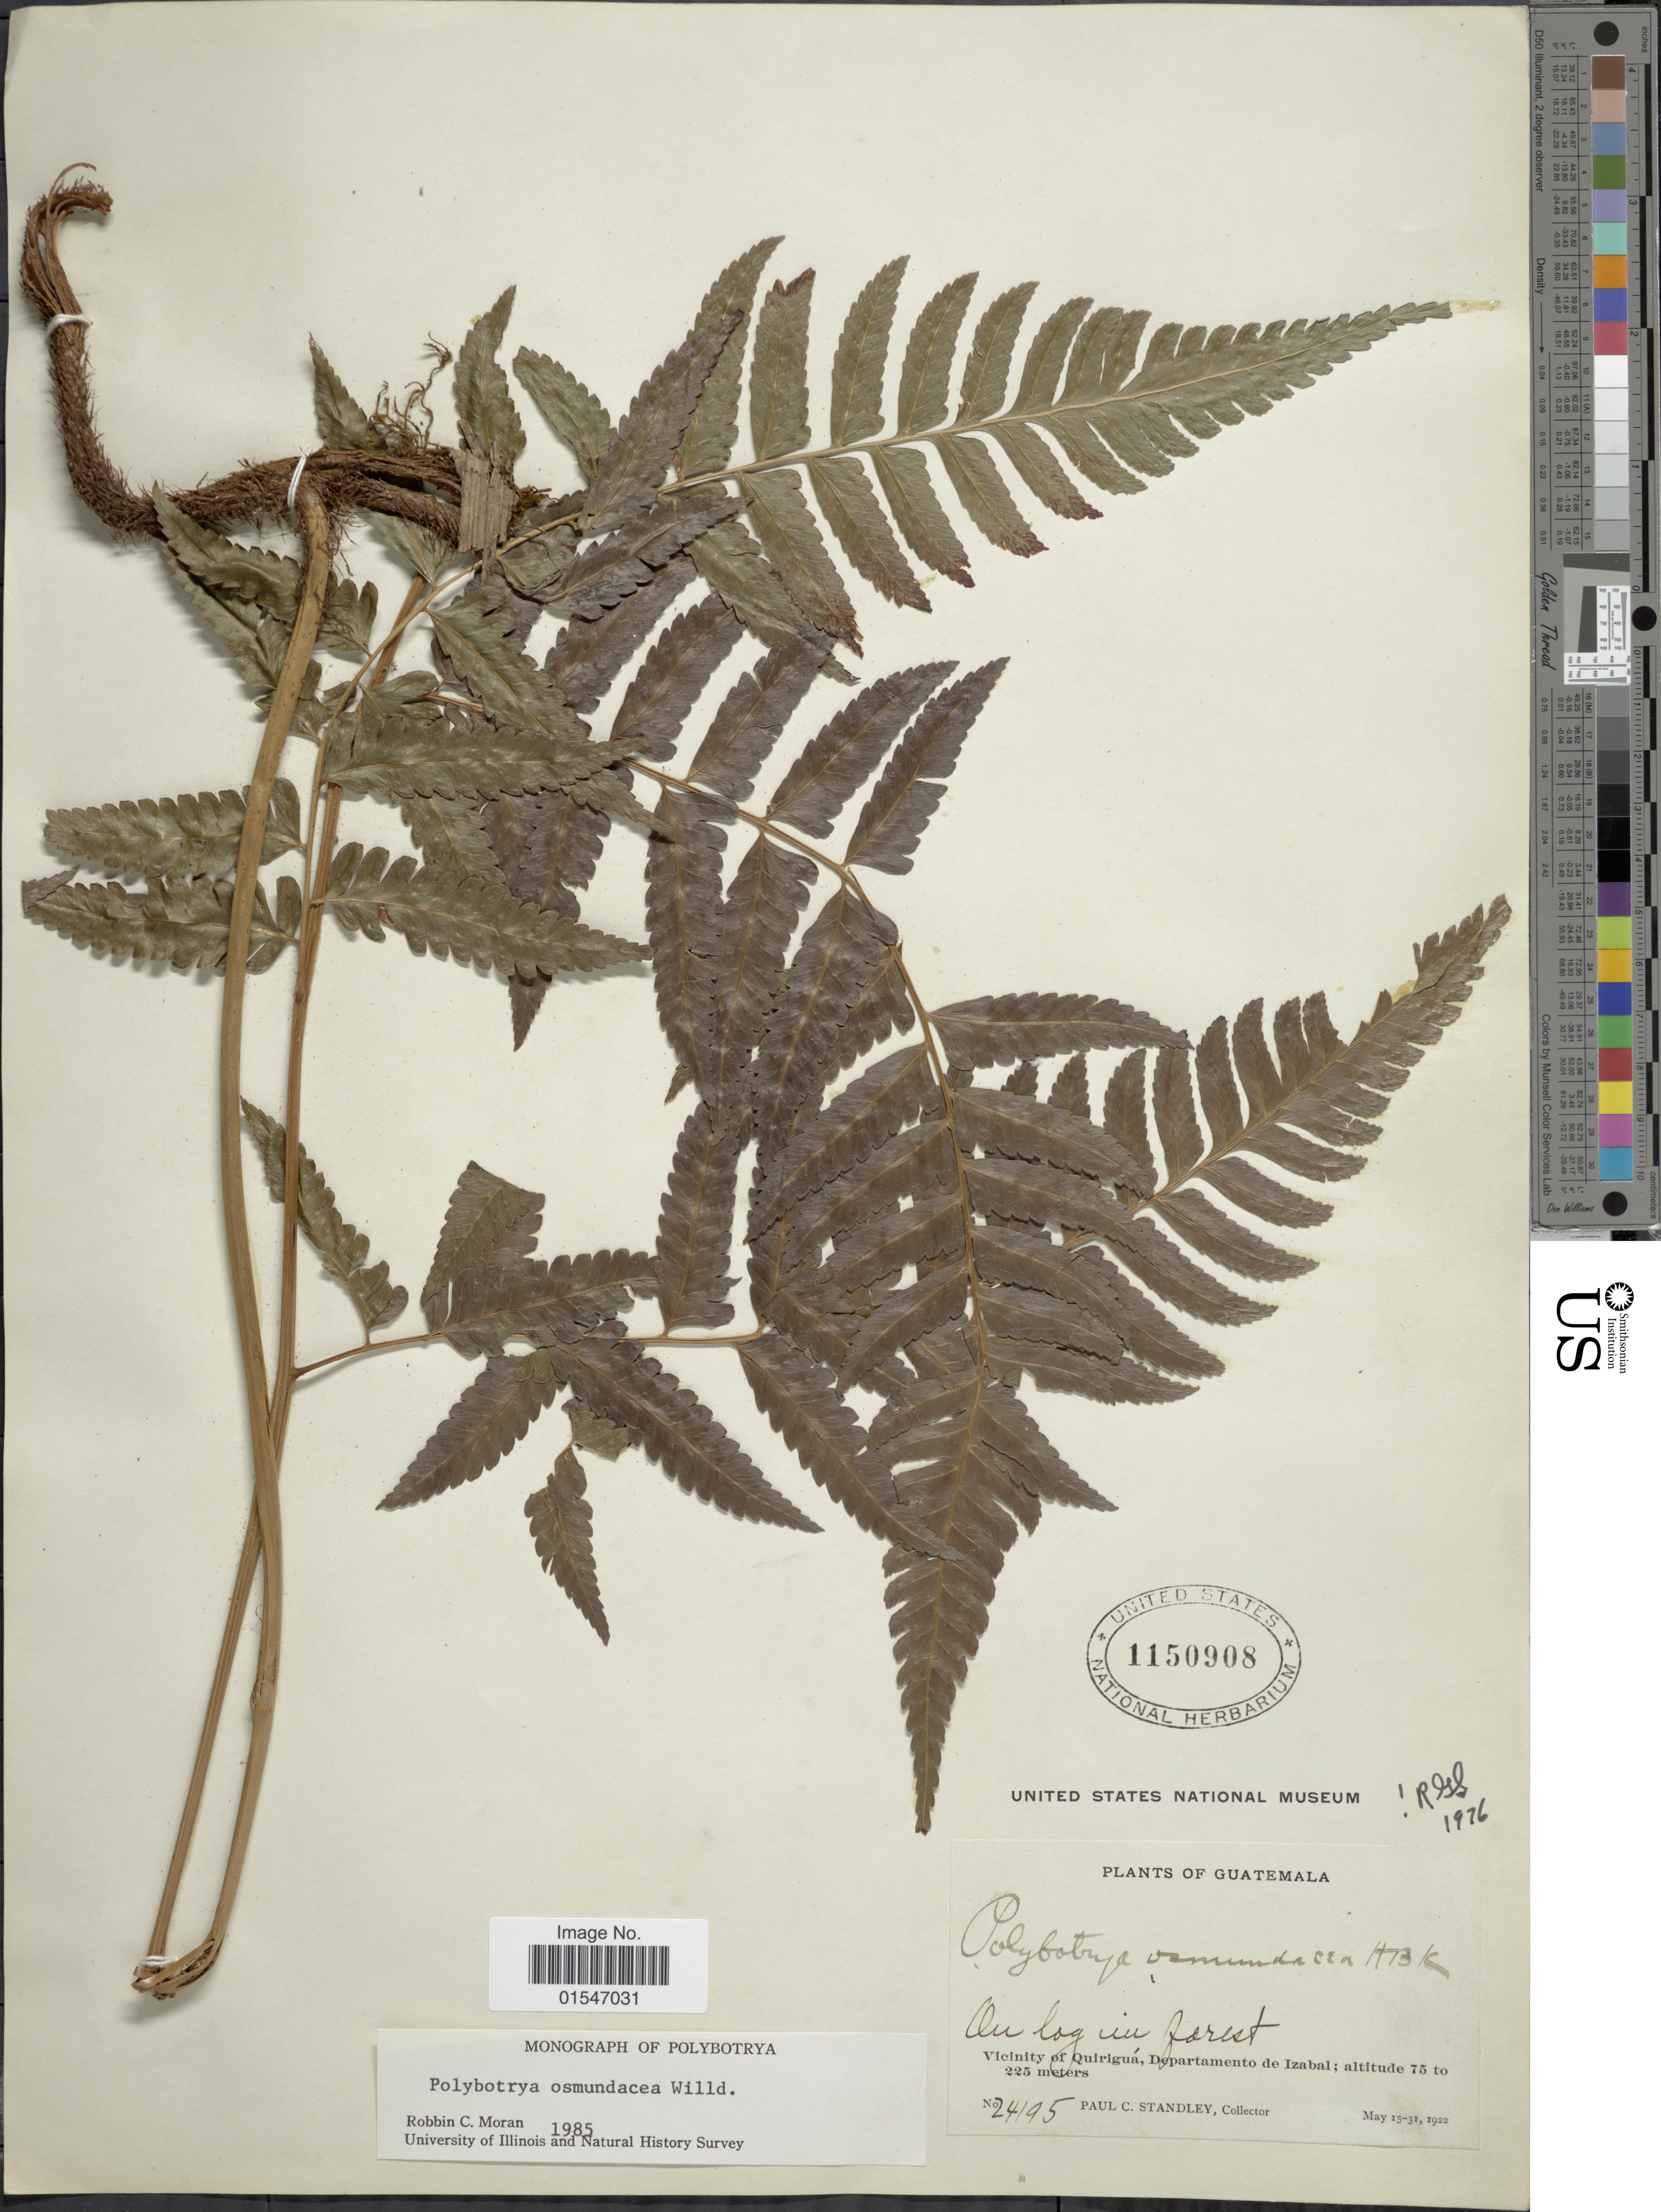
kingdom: Plantae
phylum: Tracheophyta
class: Polypodiopsida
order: Polypodiales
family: Dryopteridaceae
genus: Polybotrya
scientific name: Polybotrya osmundacea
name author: Humb. & Bonpl. ex Willd.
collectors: P. C. Standley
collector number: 24195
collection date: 1922-05-15/1922-05-31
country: Guatemala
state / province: Izabal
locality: Guatemala. Vicinity of Quirigua, Departamento de Izabal.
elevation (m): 75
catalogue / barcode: US 1150908